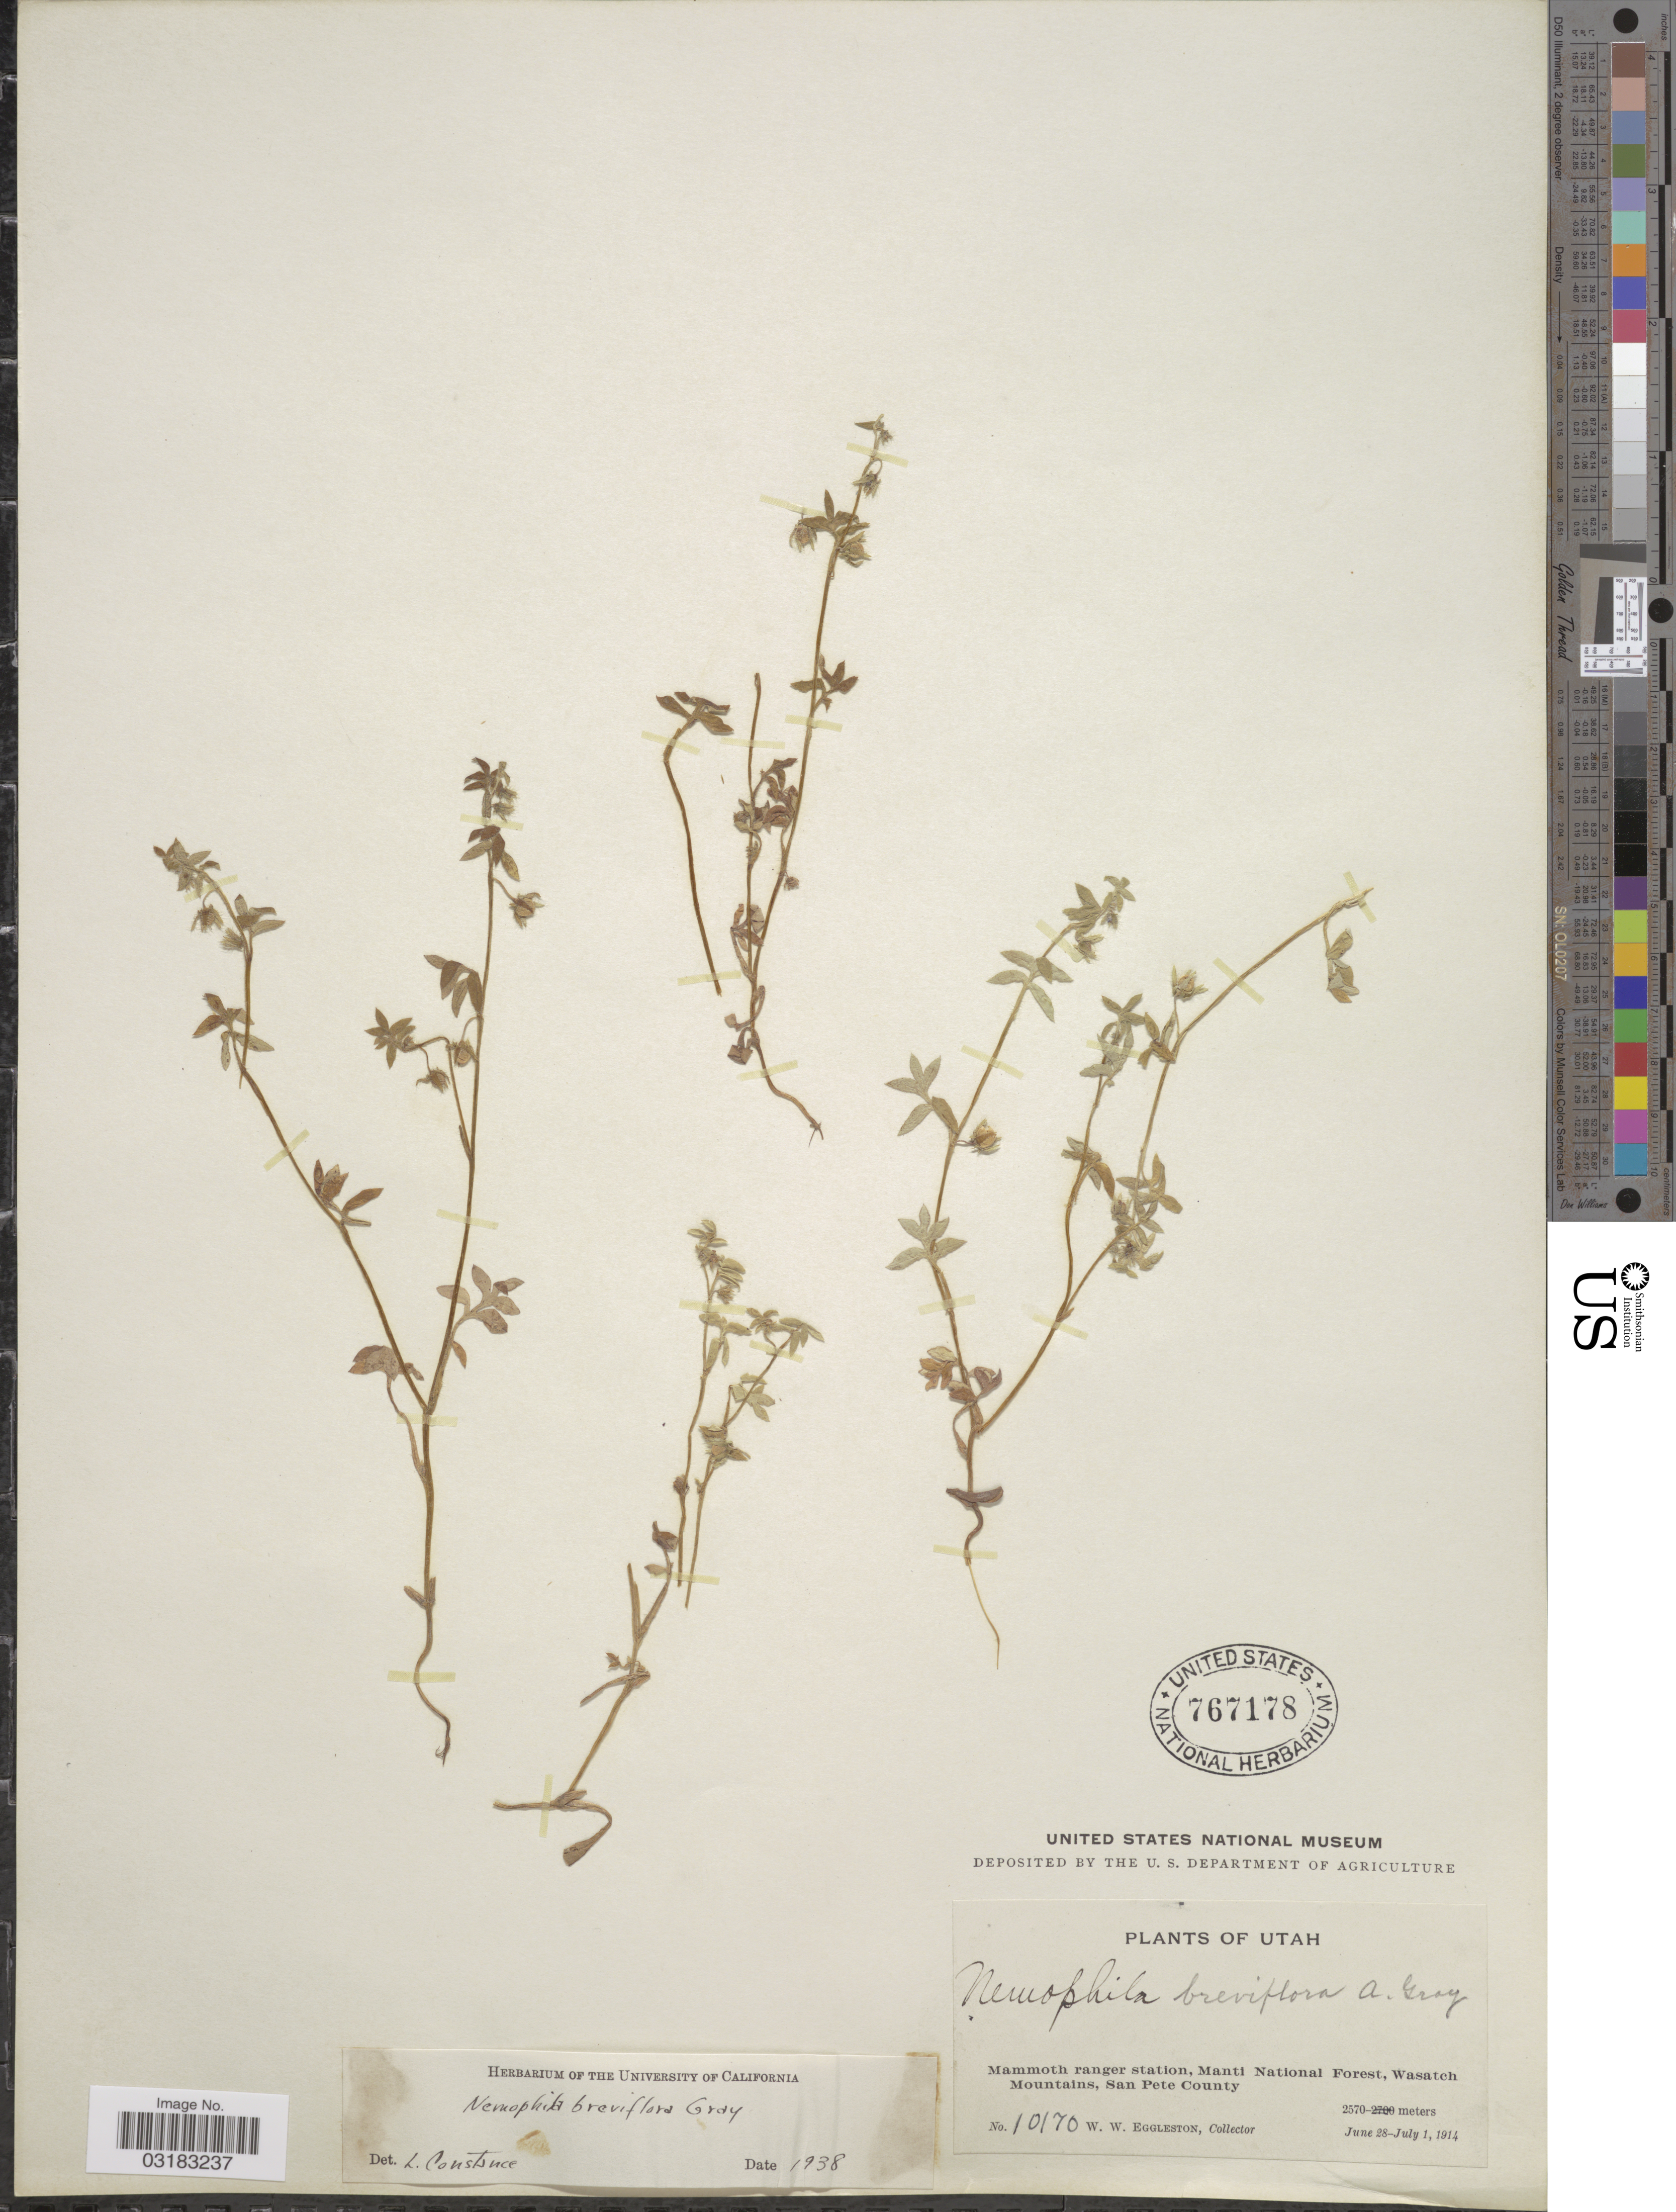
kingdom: Plantae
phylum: Tracheophyta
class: Magnoliopsida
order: Boraginales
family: Hydrophyllaceae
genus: Nemophila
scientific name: Nemophila breviflora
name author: A. Gray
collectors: W. W. Eggleston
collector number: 10170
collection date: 1914-06-28/1914-07-01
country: United States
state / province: Utah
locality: Mammoth ranger station, Manti National Forest, Wasatch Mountains, San Pete County.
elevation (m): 2570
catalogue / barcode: US 767178